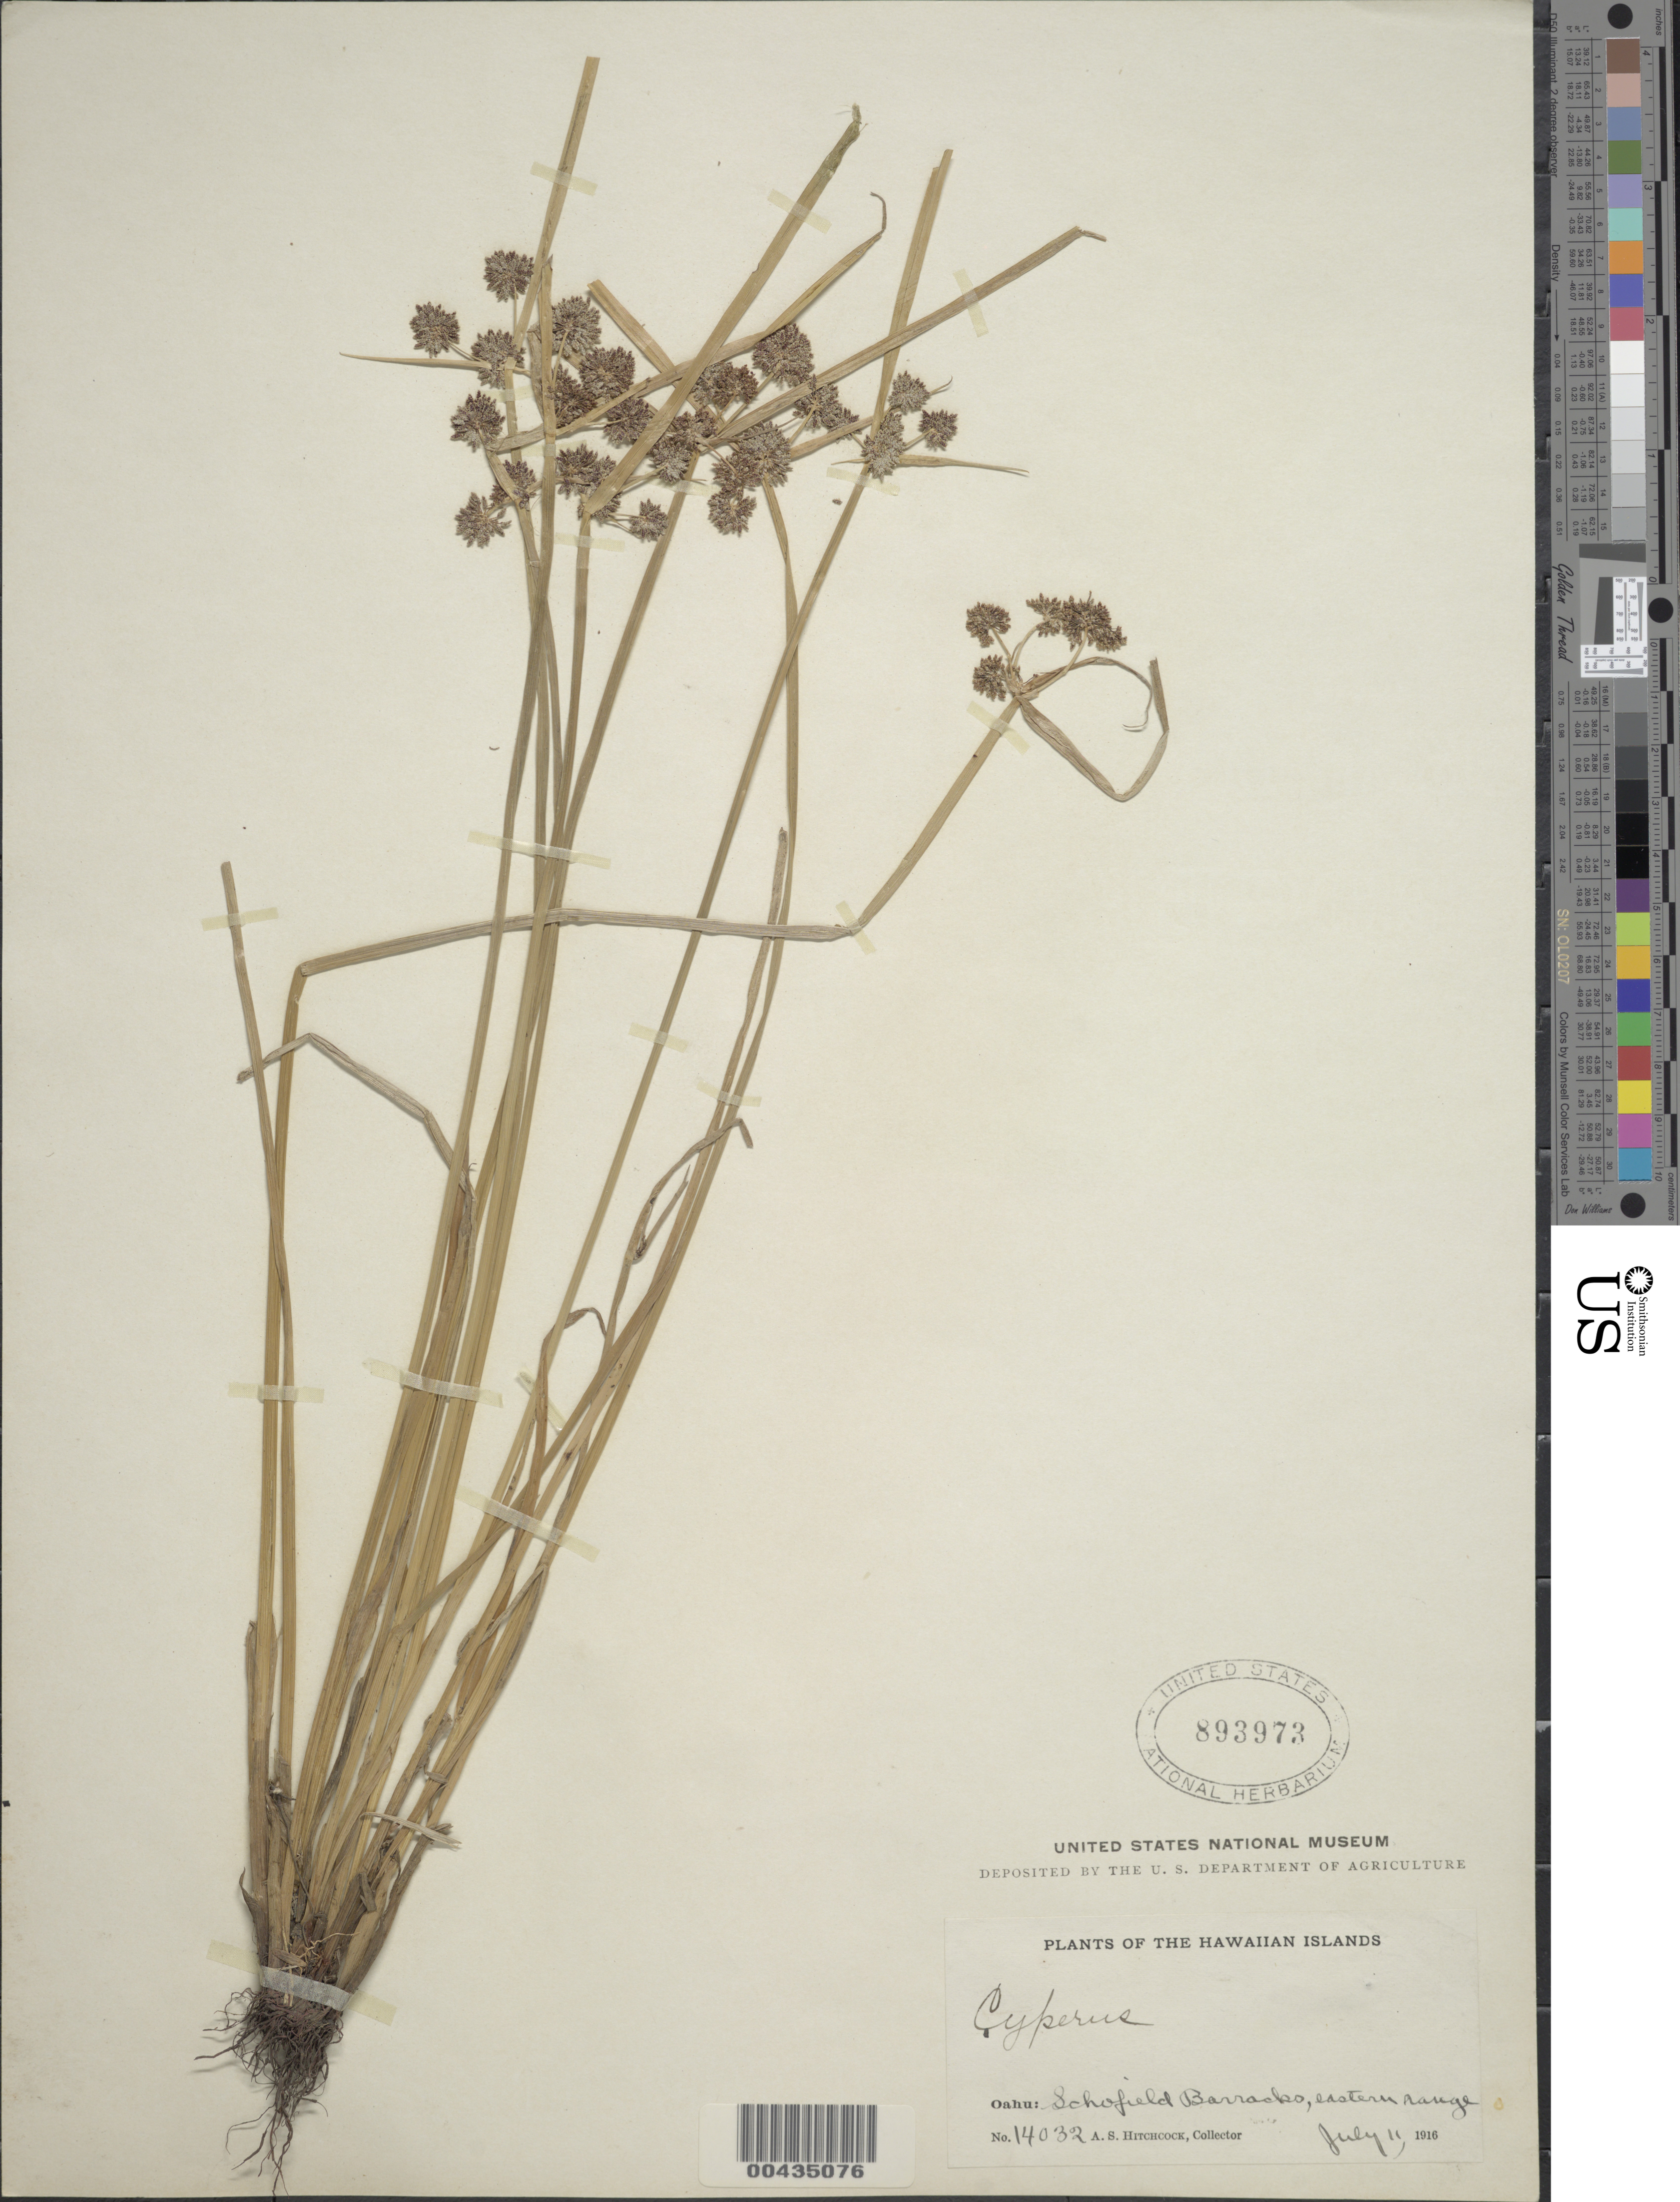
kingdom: Plantae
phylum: Tracheophyta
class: Liliopsida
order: Poales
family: Cyperaceae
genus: Cyperus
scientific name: Cyperus difformis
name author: L.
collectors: A. S. Hitchcock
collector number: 14032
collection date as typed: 11 Jul 1916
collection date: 1916-07-11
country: United States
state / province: Hawaii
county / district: Honolulu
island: Oahu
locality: Schofield Barracks, eastern range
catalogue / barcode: US 893973